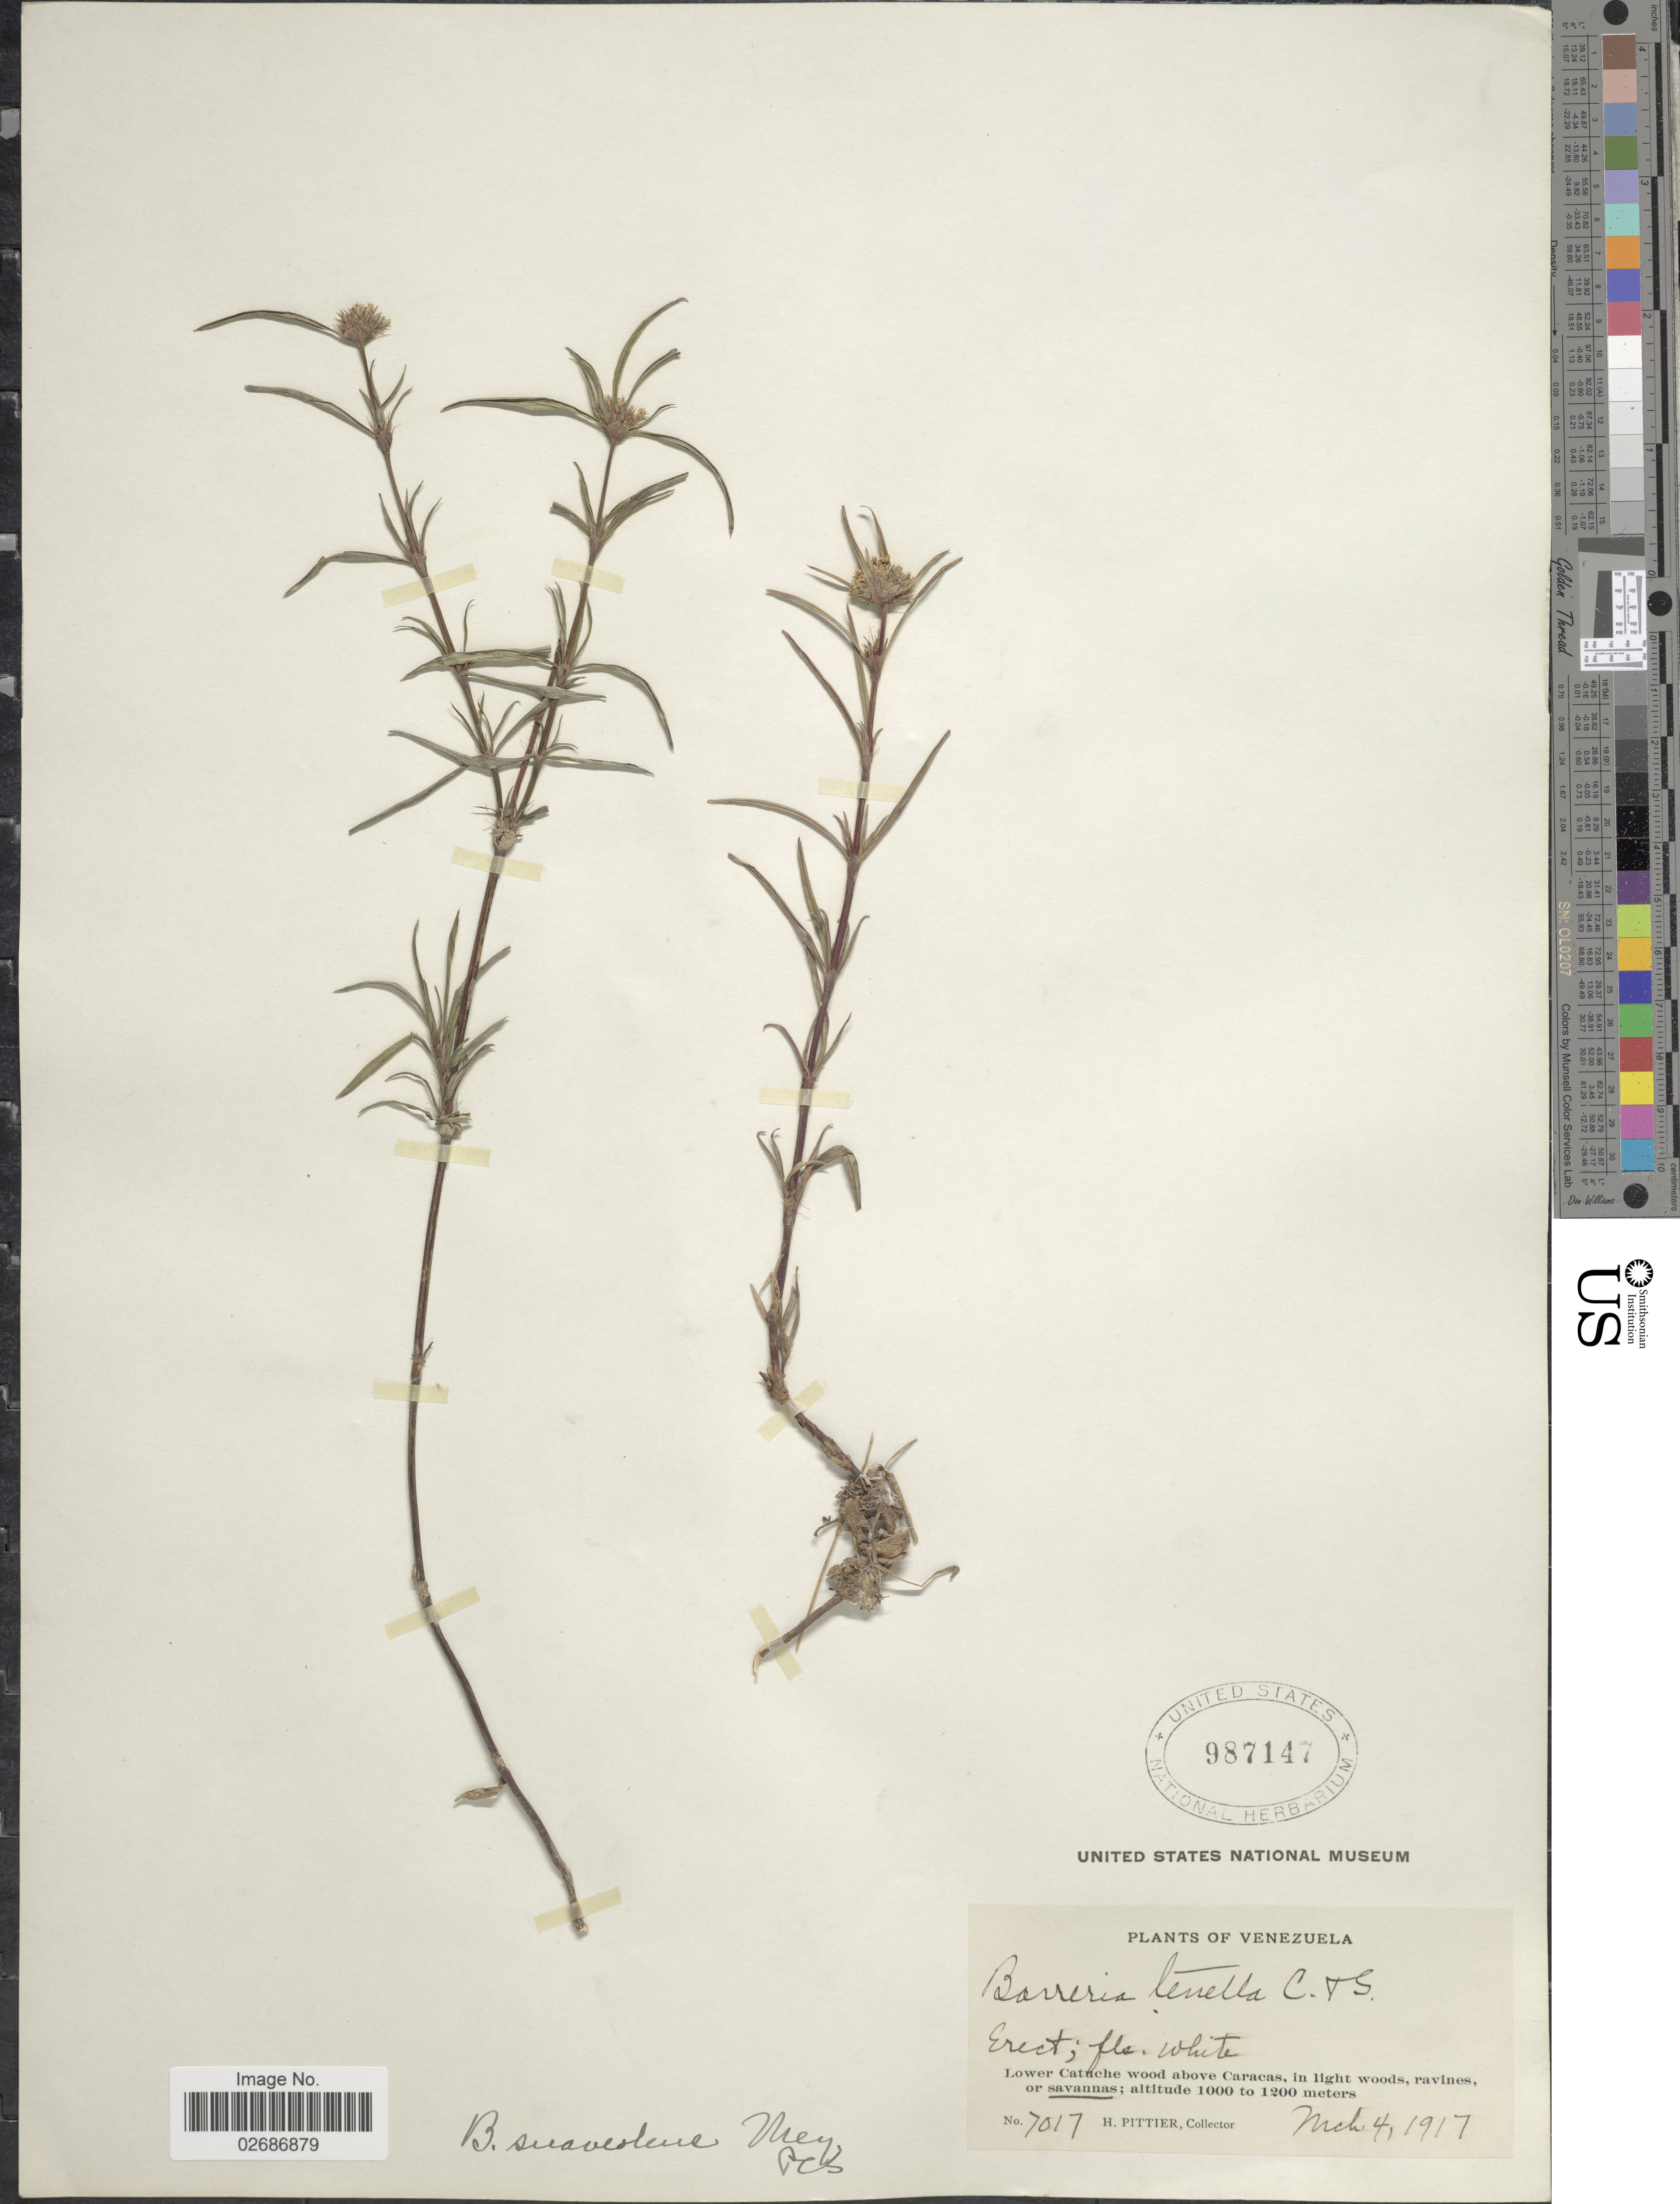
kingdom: Plantae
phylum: Tracheophyta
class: Magnoliopsida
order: Gentianales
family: Rubiaceae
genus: Borreria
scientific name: Borreria suaveolens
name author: G. Mey.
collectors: H. F. Pittier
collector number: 7017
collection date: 1917-03-04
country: Venezuela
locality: Lower Catuche wood above Caracas, in light woods, rainves, or savannas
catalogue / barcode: US 987147